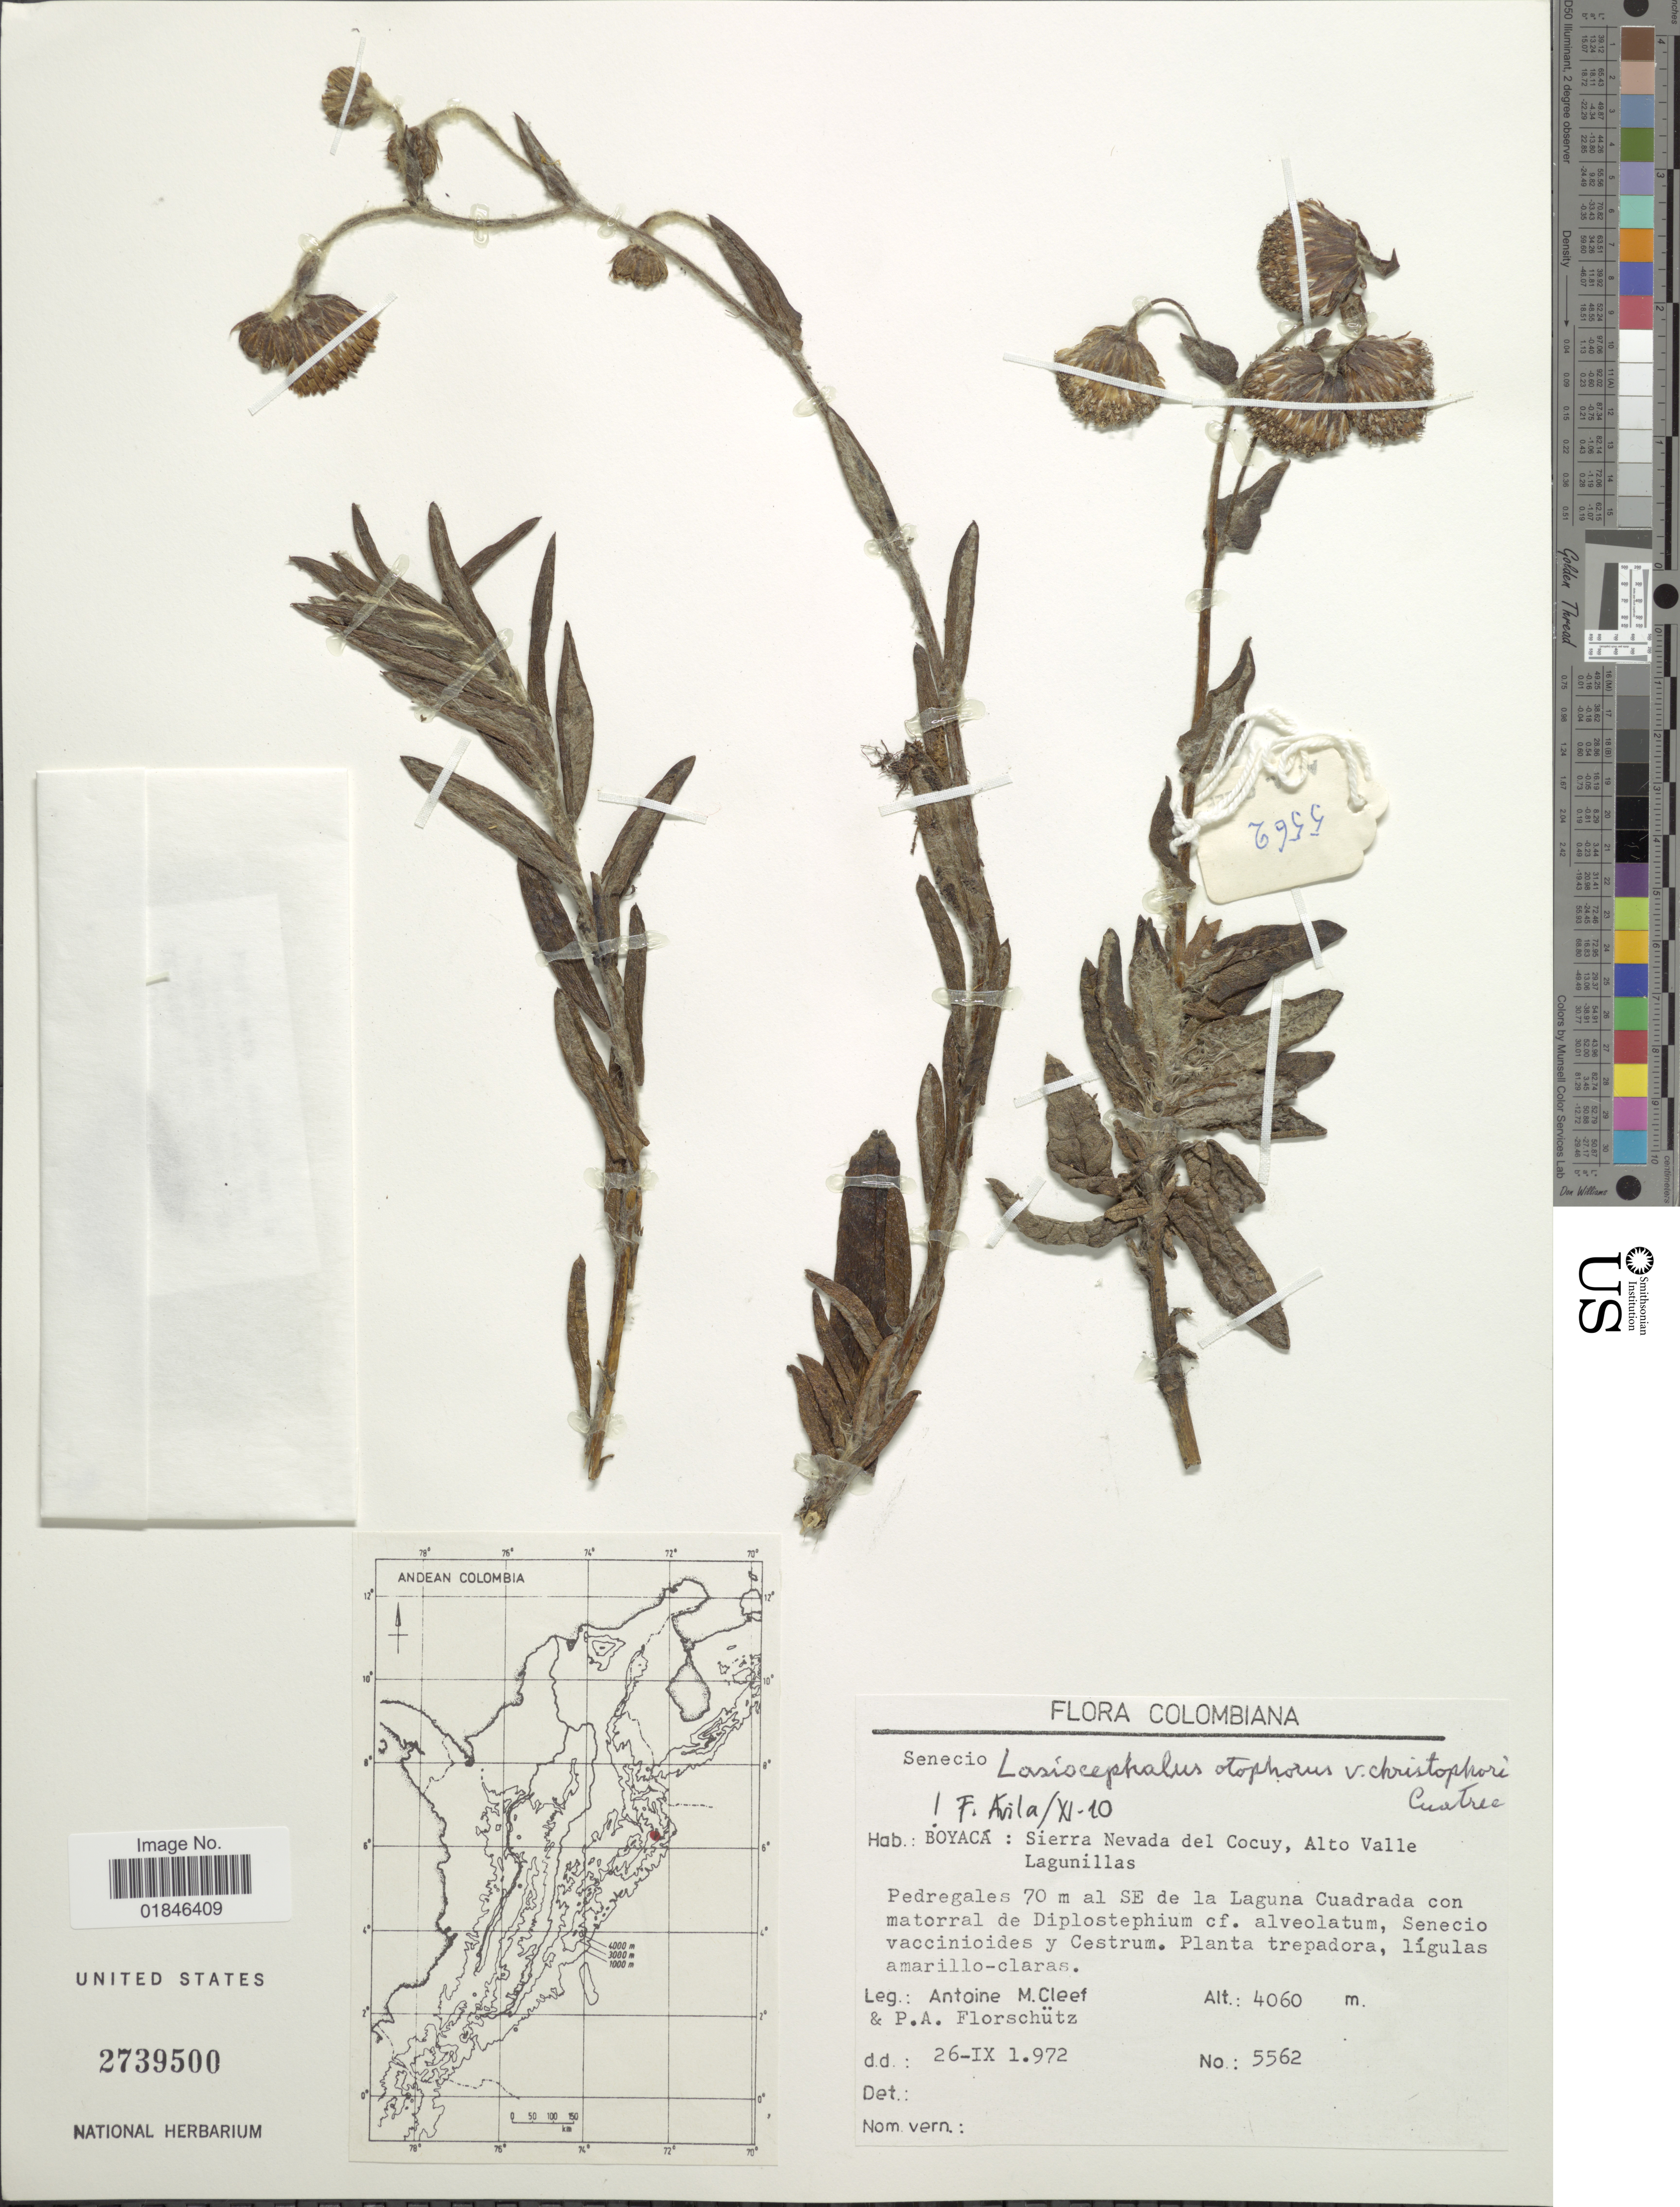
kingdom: Plantae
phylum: Tracheophyta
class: Magnoliopsida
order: Asterales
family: Asteraceae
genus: Senecio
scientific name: Senecio otophorus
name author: Wedd.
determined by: Salomon, Luciana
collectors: A. M. Cleef & P. Florschütz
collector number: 5562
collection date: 1972-09-26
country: Colombia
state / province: Boyacá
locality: Boyaca: Sierra Nevada del Cocuy, Alto Valle Lagunillas. Pedregales 70m al SE de la Laguna Cuadrada.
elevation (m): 4060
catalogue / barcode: US 2739500